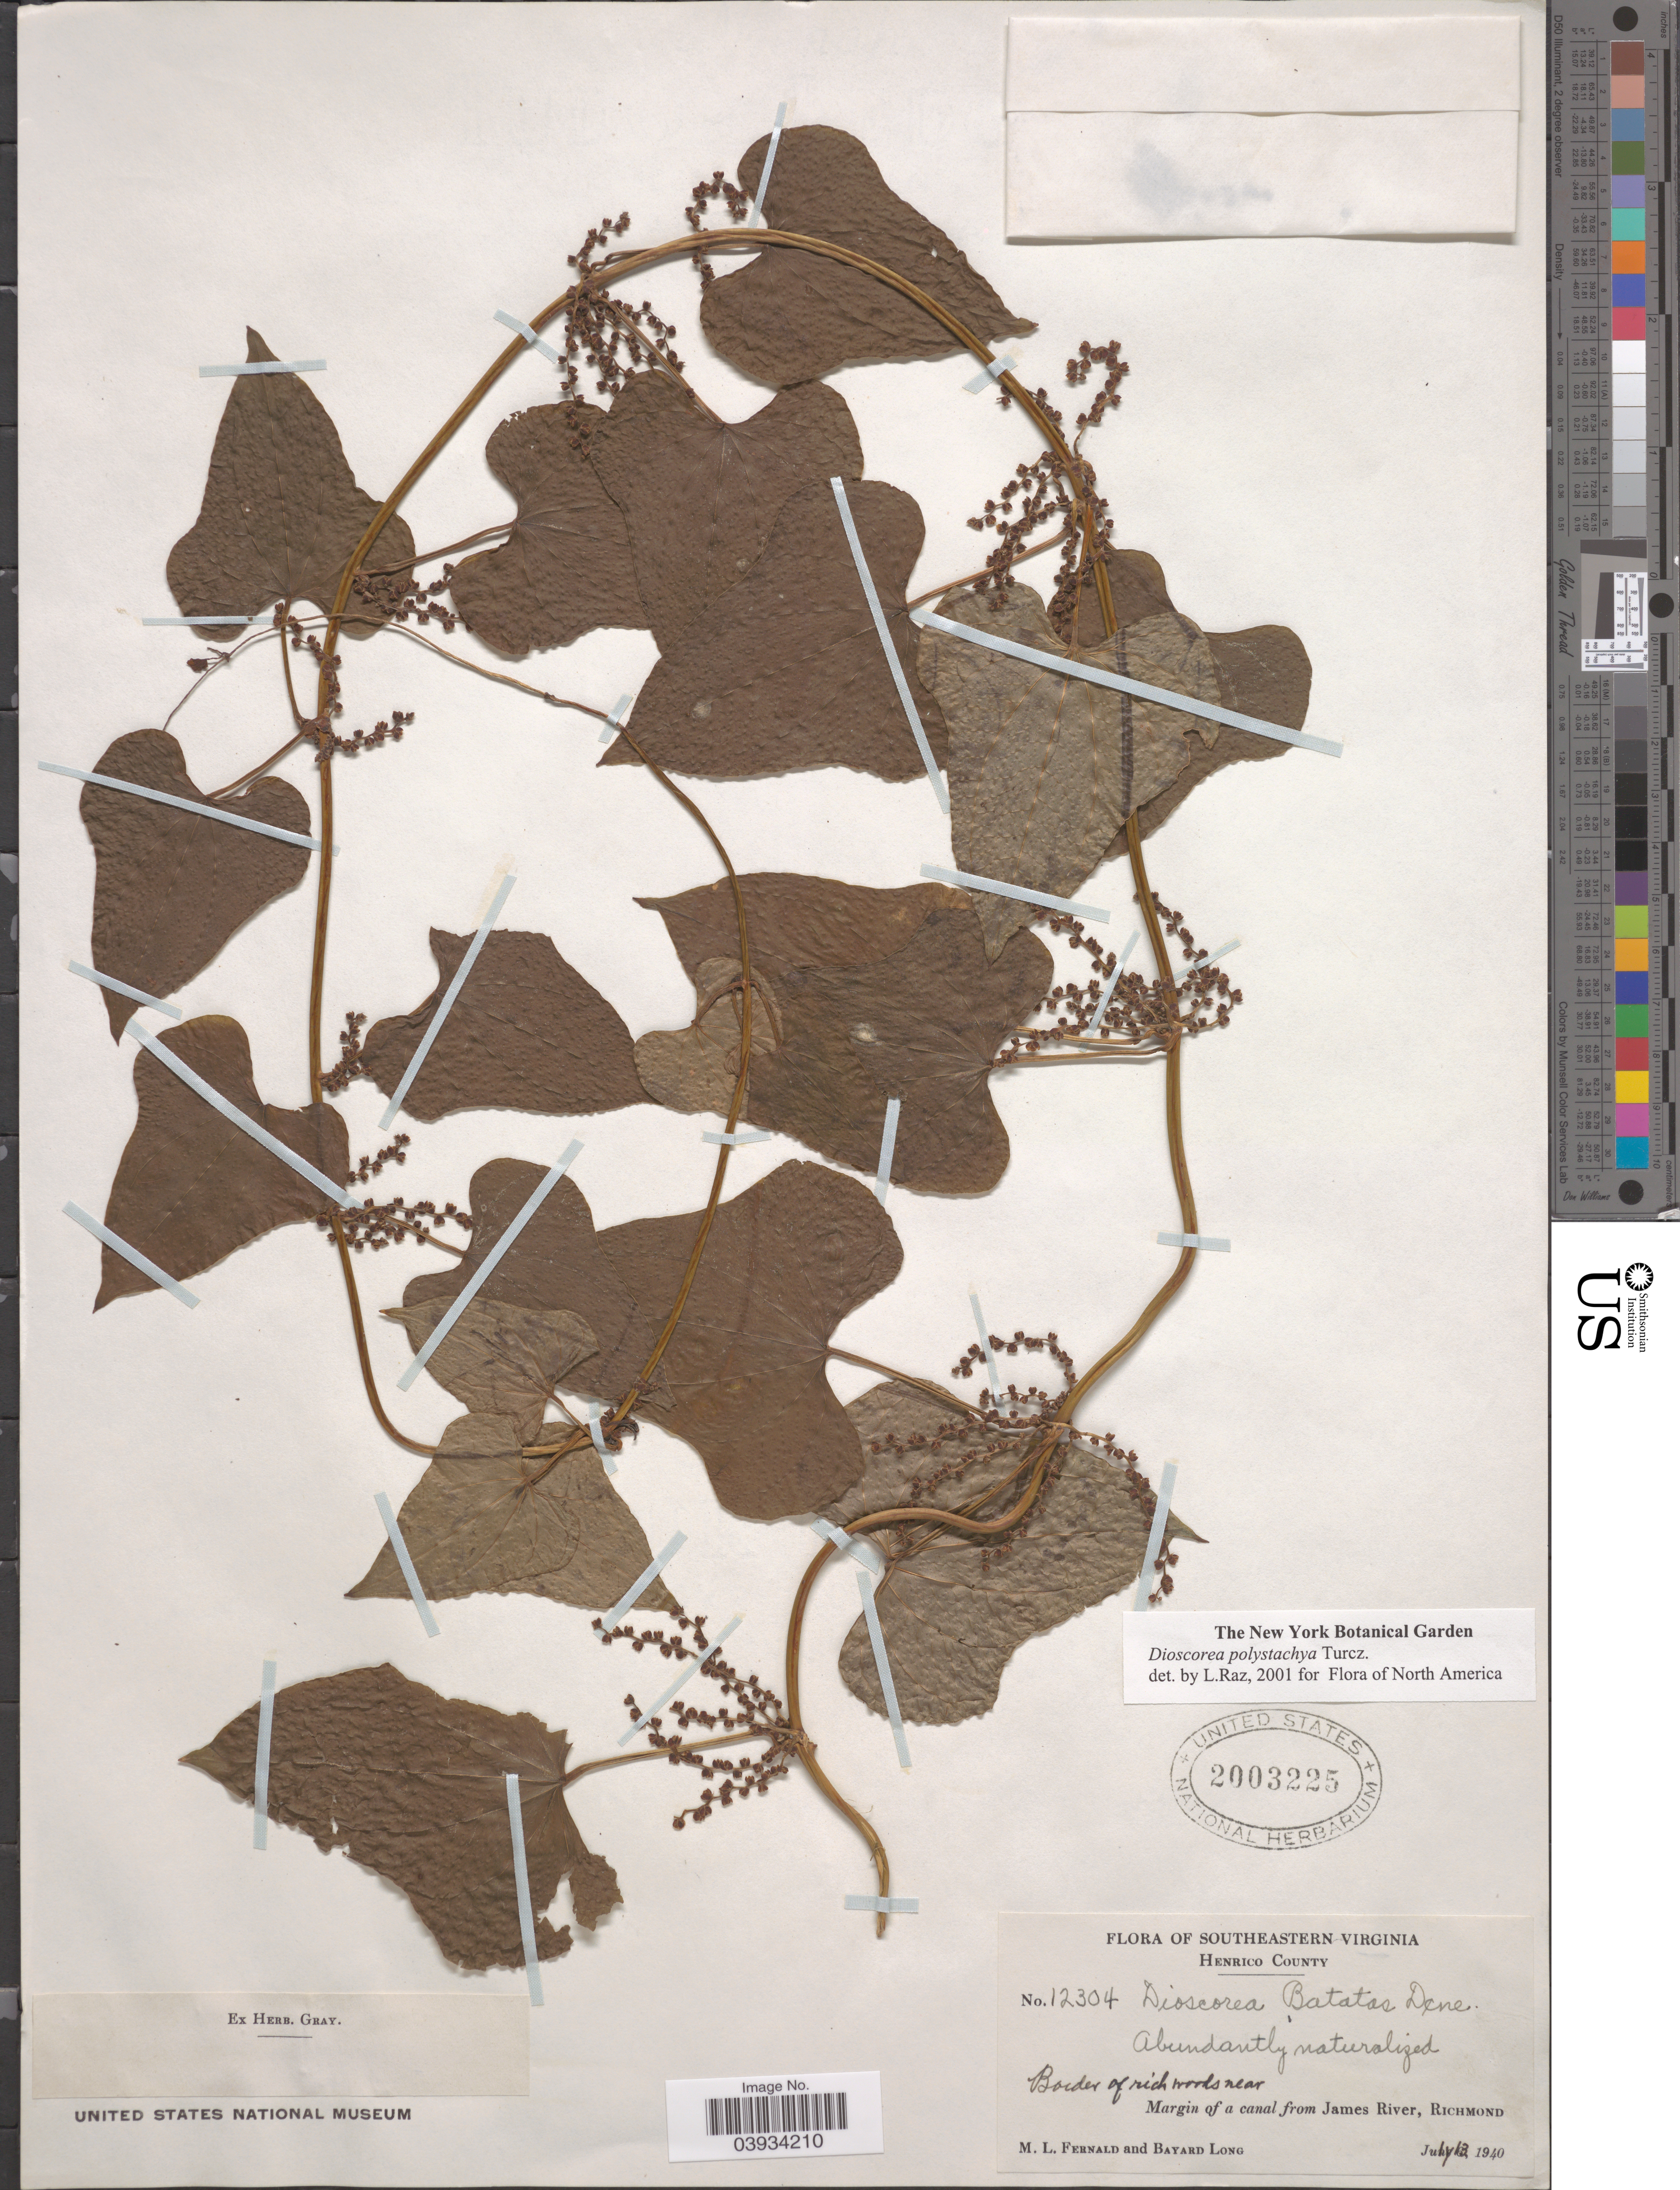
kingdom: Plantae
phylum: Tracheophyta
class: Liliopsida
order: Dioscoreales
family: Dioscoreaceae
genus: Dioscorea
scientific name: Dioscorea polystachya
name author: Turcz.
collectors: M. L. Fernald & B. Long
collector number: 12304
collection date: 1940-07-13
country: United States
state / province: Virginia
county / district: City of Richmond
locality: Southeastern Virginia. Henrico County. Near margin of a canal from James River, Richmond.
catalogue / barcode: US 2003225